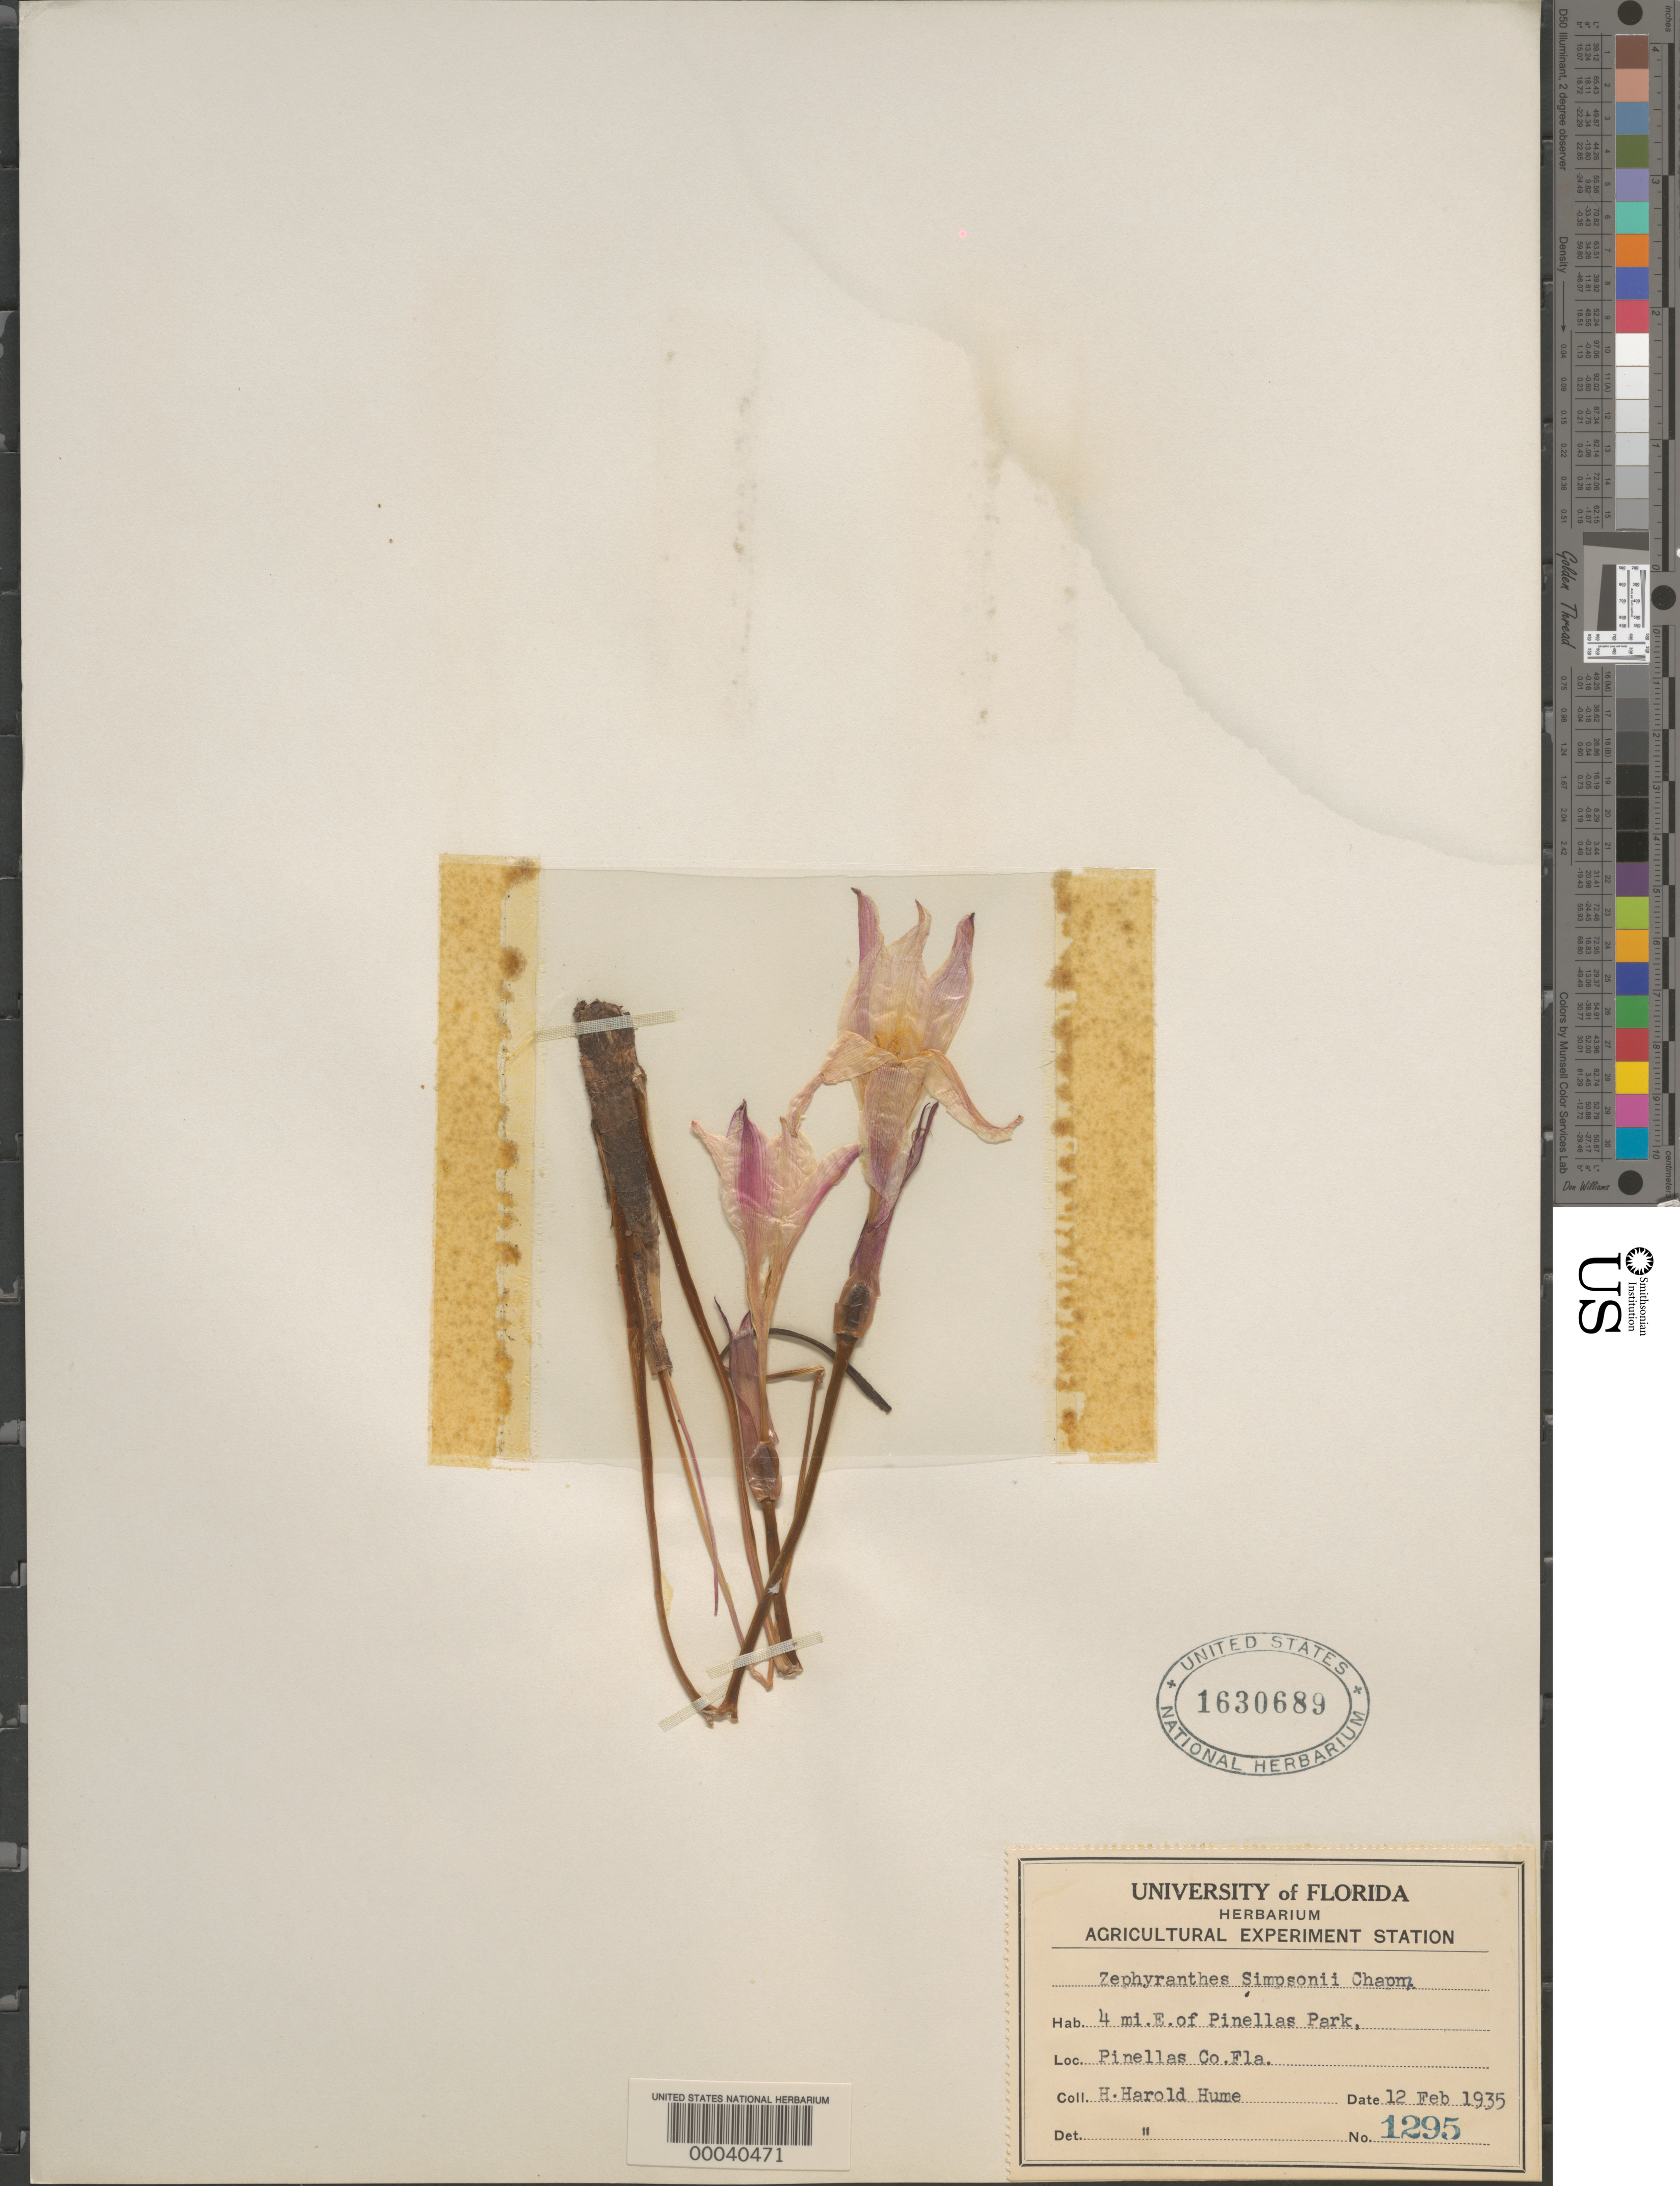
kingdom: Plantae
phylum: Tracheophyta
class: Liliopsida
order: Asparagales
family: Amaryllidaceae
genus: Zephyranthes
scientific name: Zephyranthes simpsonii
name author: Chapm.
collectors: H. Hume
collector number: Univ Of Fl Herb 1295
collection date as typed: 12 Feb 1935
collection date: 1935-02-12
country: United States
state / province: Florida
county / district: Pinellas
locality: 4 mi. e of pinellas park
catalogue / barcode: US 1630689